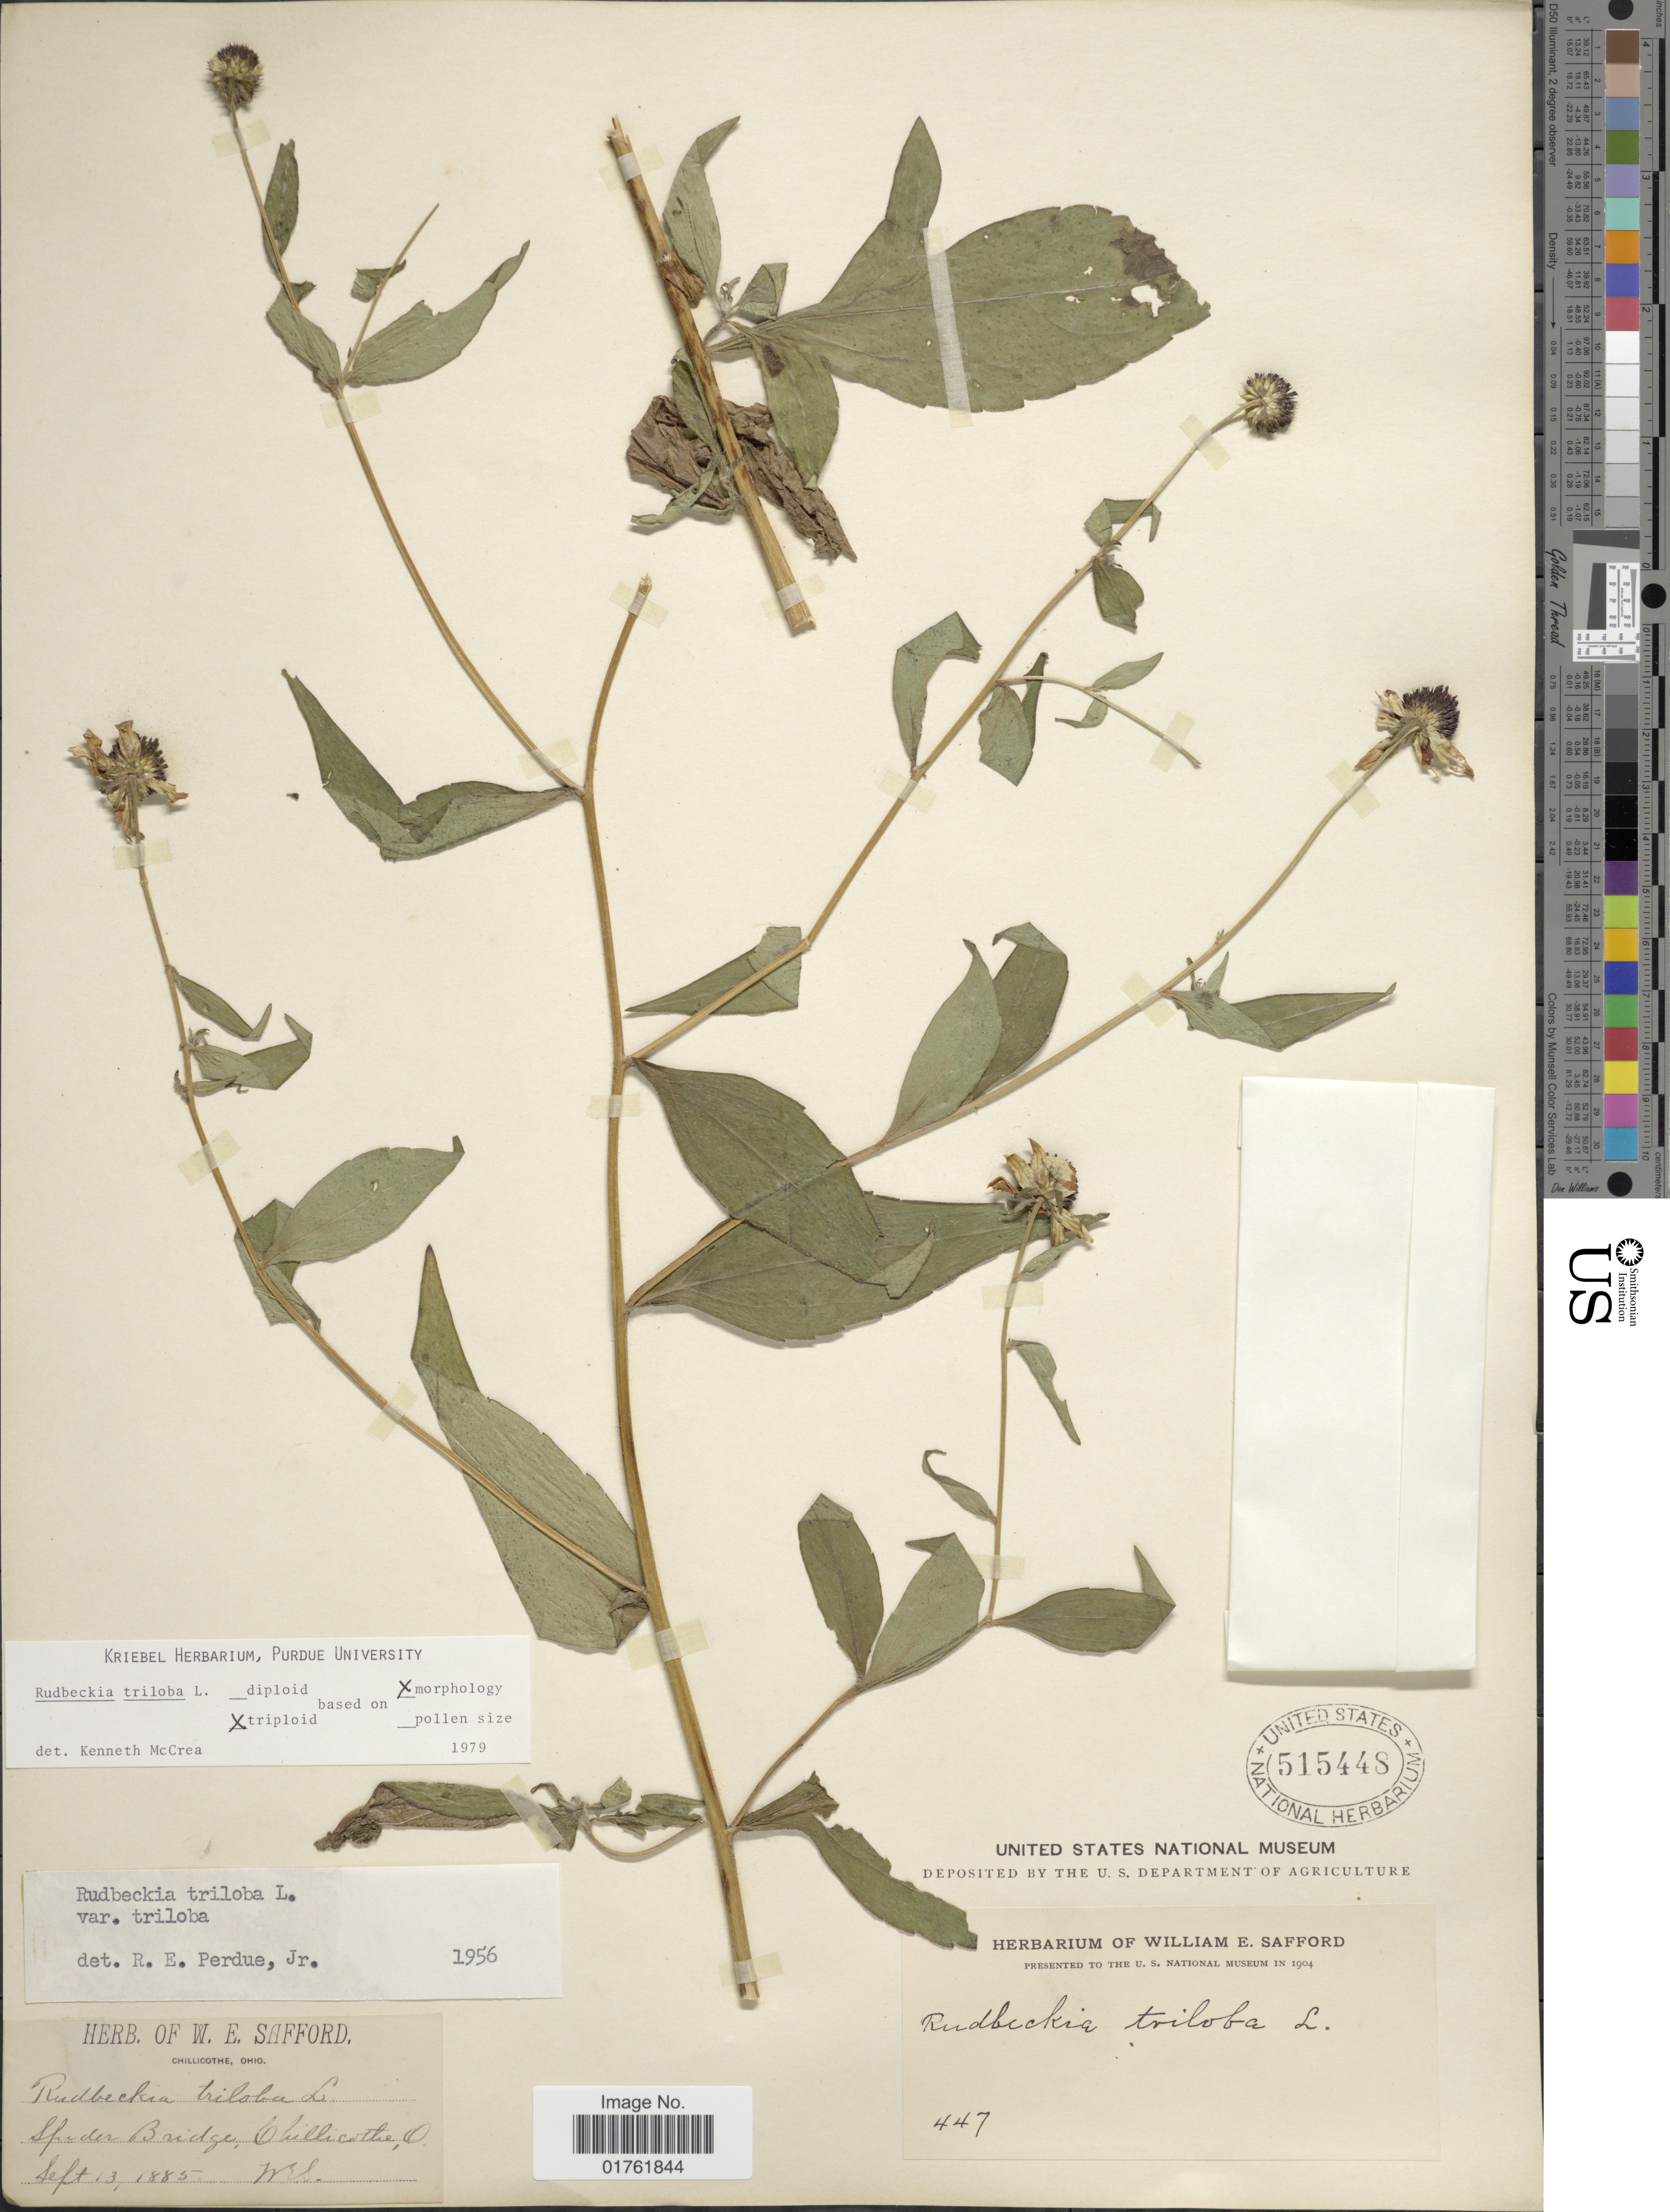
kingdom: Plantae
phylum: Tracheophyta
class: Magnoliopsida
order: Asterales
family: Asteraceae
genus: Rudbeckia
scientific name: Rudbeckia triloba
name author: L.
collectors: W. E. Safford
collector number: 447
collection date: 1885-09-13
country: United States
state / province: Ohio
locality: Chillicothe, Spider Bridge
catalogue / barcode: US 515448